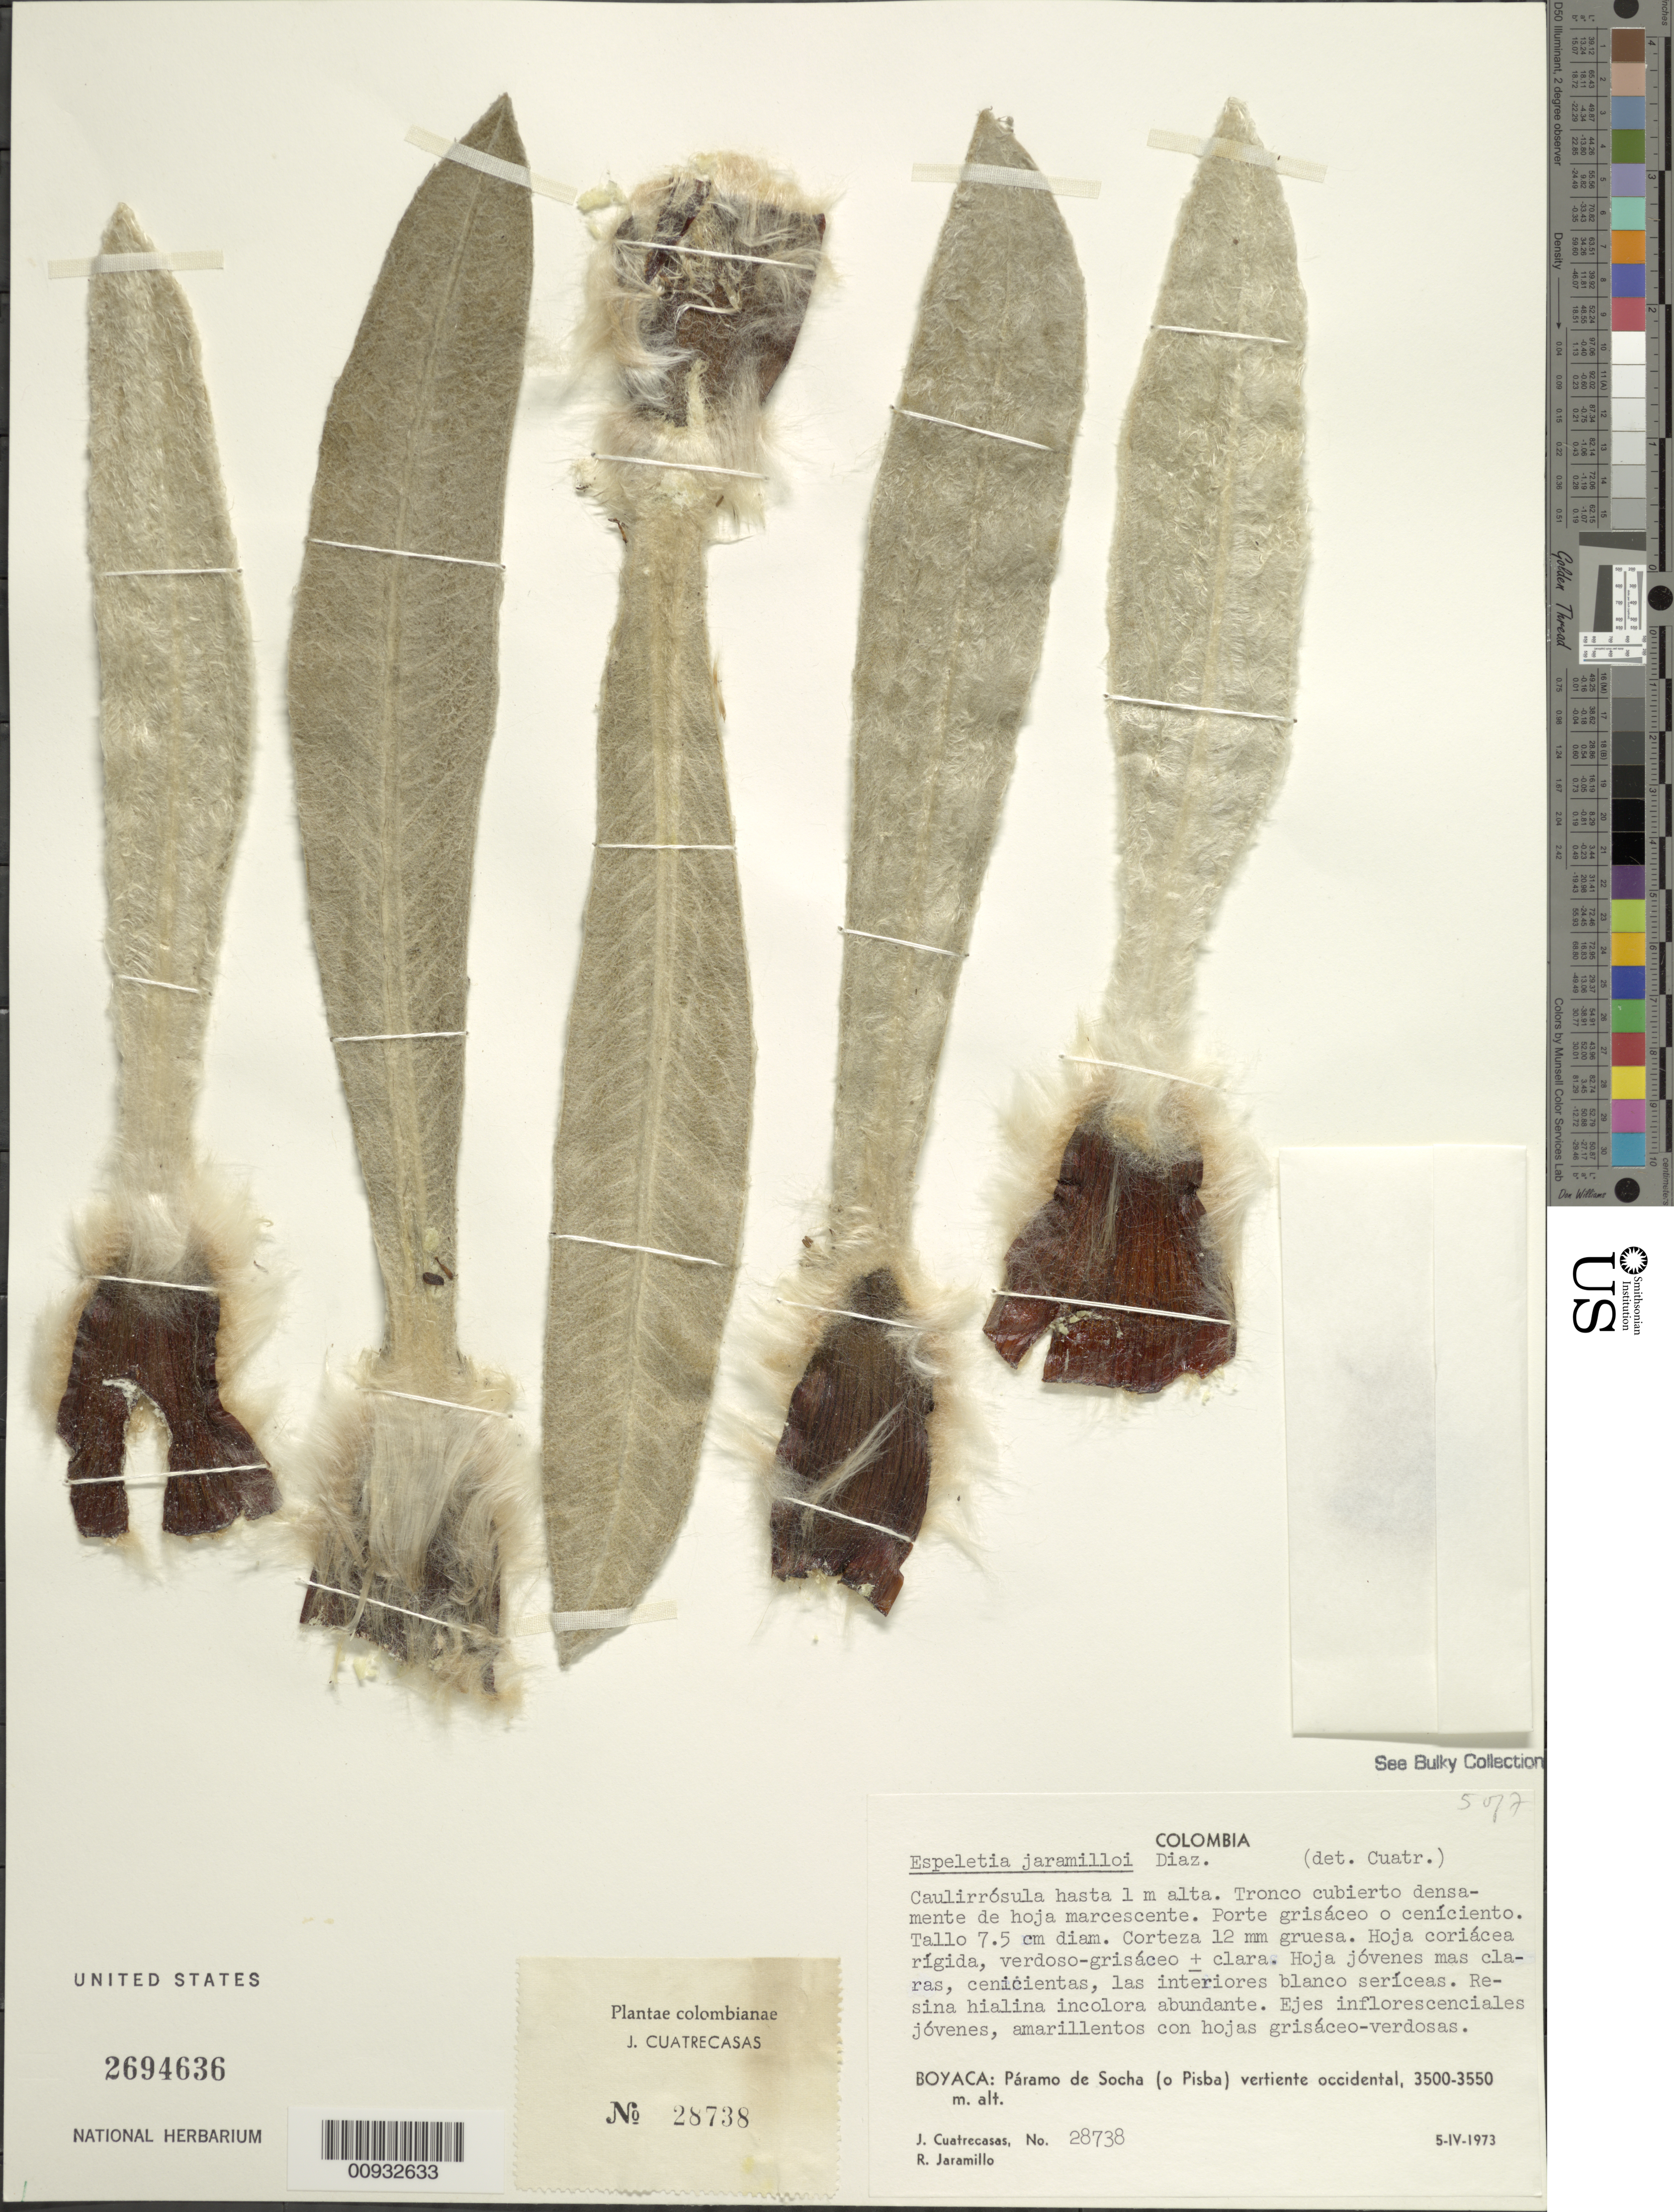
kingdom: Plantae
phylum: Tracheophyta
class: Magnoliopsida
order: Asterales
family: Asteraceae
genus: Espeletia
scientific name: Espeletia jaramilloi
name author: S. Díaz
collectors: J. Cuatrecasas & R. Jaramillo M.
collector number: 28738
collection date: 1973-04-05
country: Colombia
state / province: Boyacá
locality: Paramo de Socha (o Pisba) vertiente occidental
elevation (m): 3500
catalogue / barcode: US 2694636